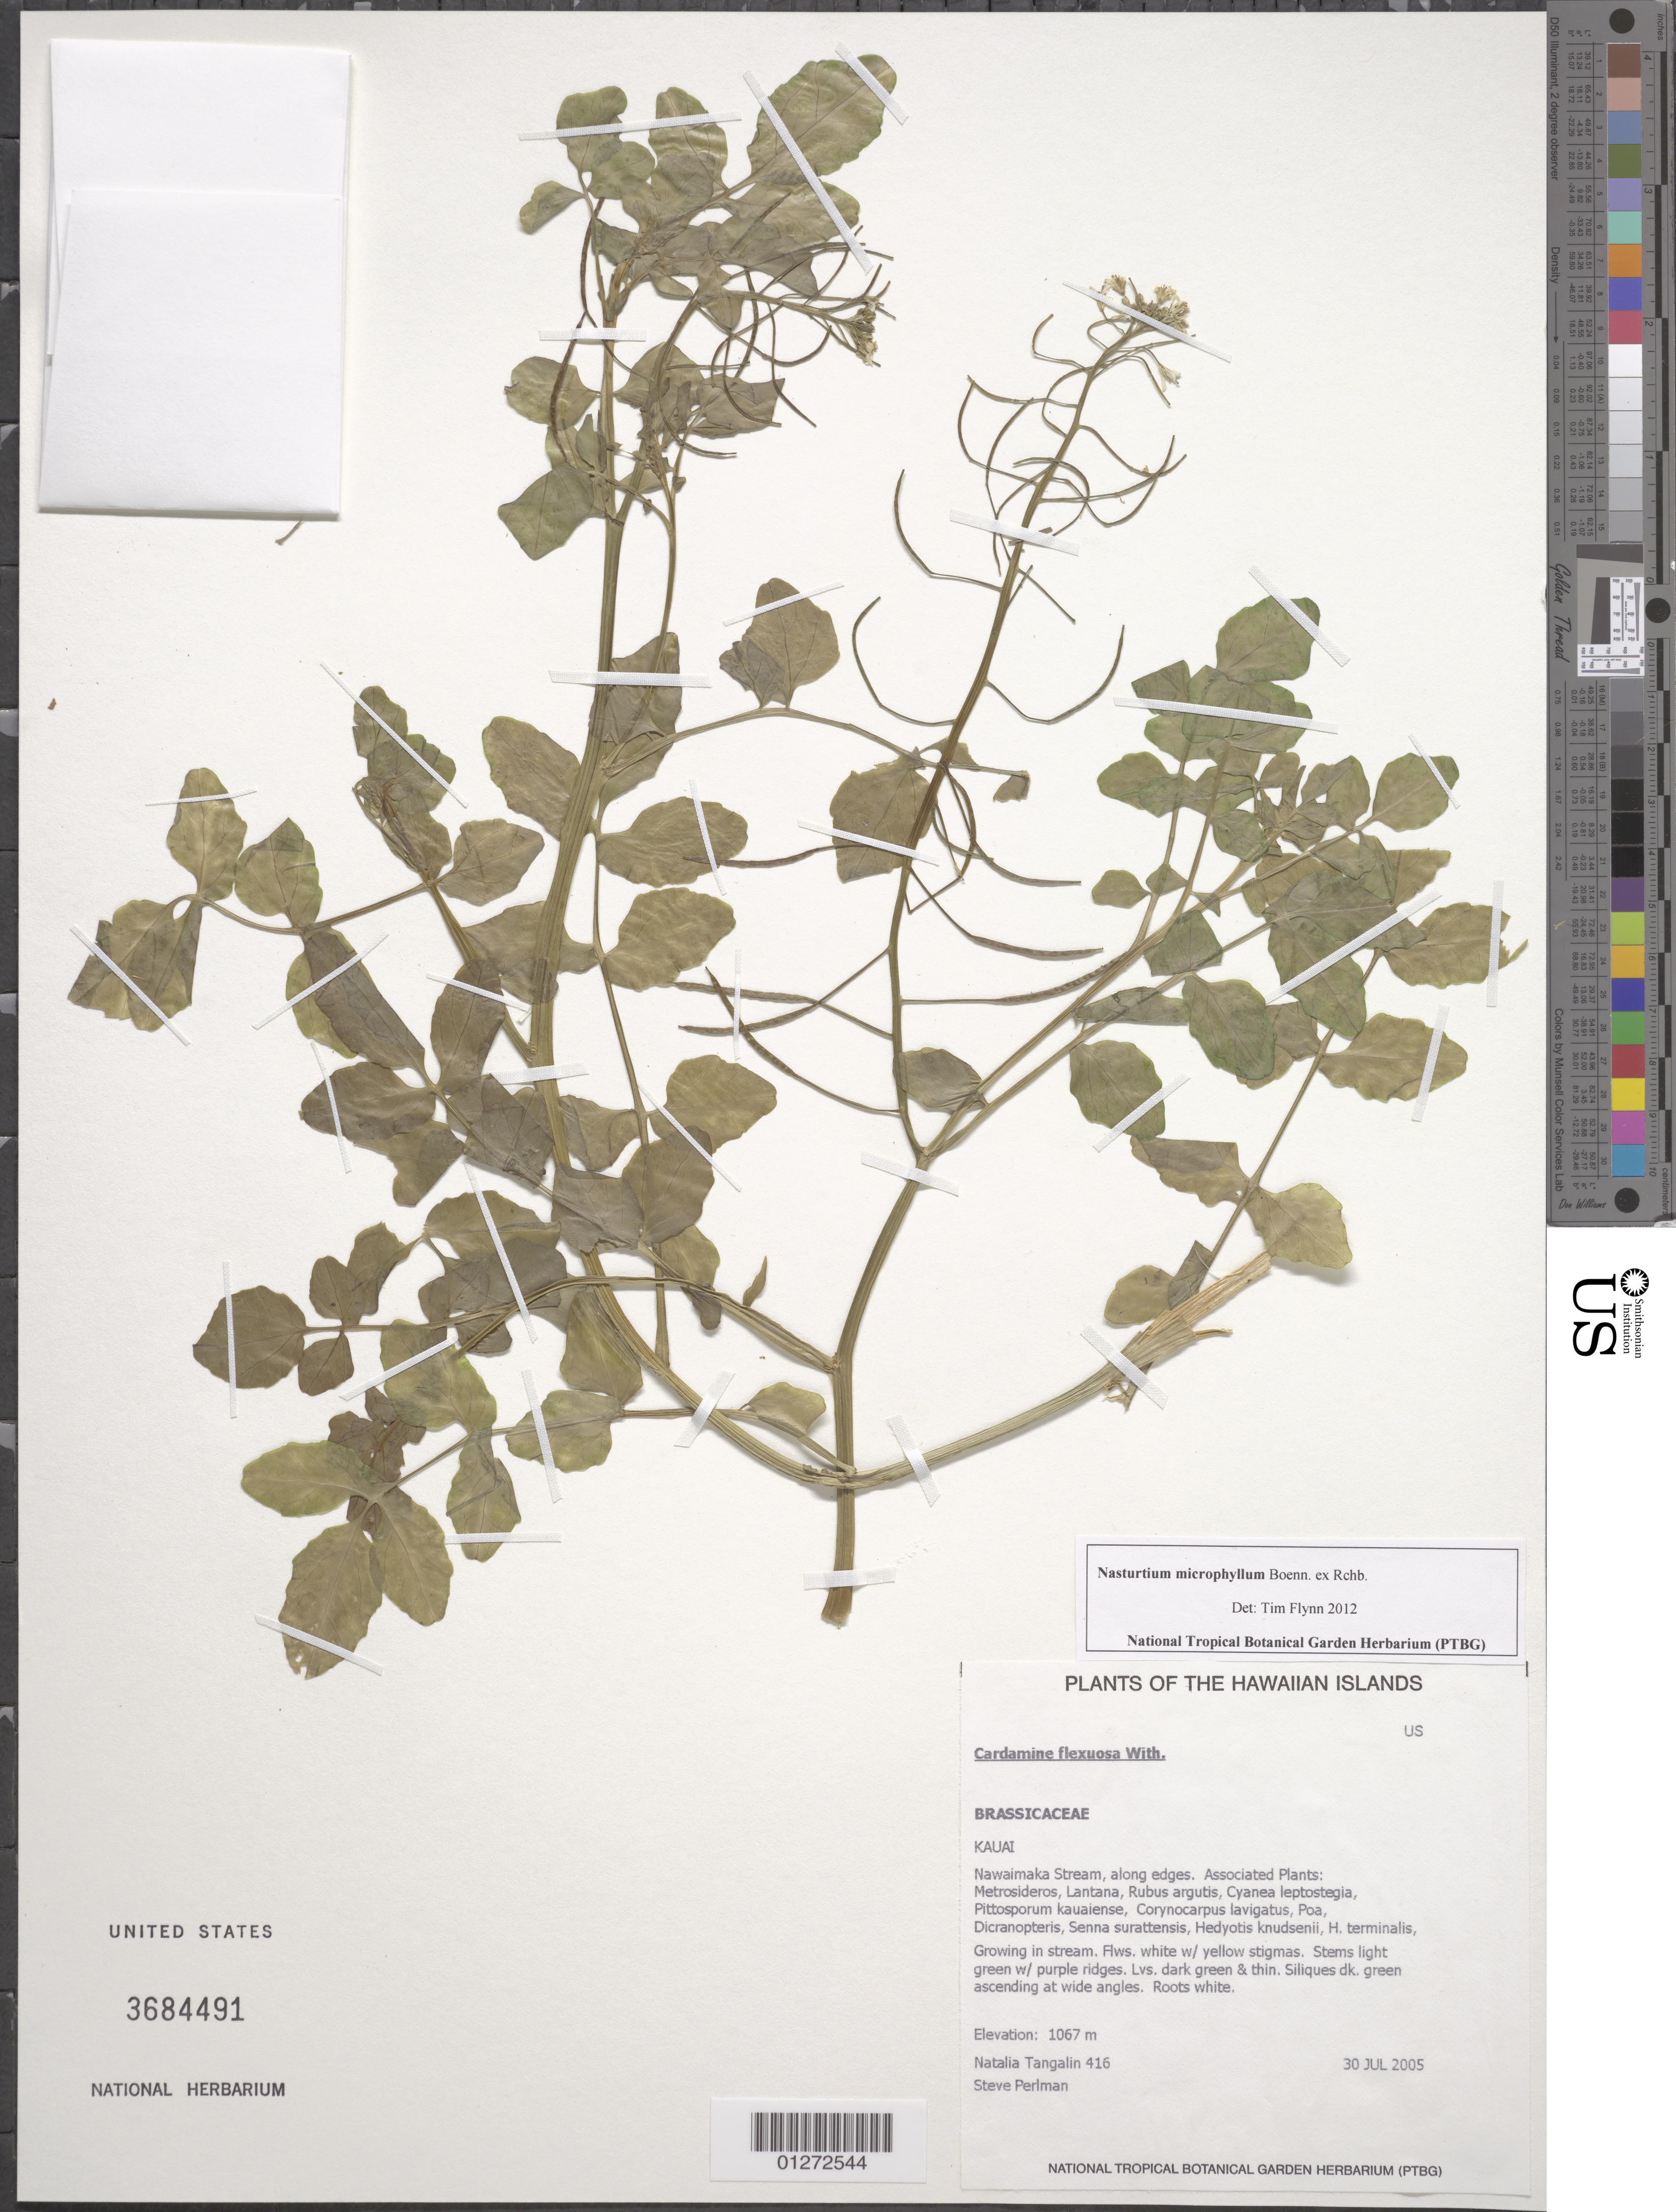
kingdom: Plantae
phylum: Tracheophyta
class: Magnoliopsida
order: Brassicales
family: Brassicaceae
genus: Nasturtium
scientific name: Nasturtium microphyllum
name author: (Boenn.) Rchb.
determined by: Flynn, T. W.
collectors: N. Tangalin & S. Perlman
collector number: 416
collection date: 2005-07-30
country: United States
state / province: Hawaii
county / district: Kauai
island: Kaua'i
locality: Nawaimaka Stream, along edges.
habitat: Growing in stream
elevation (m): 1067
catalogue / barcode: US 3684491